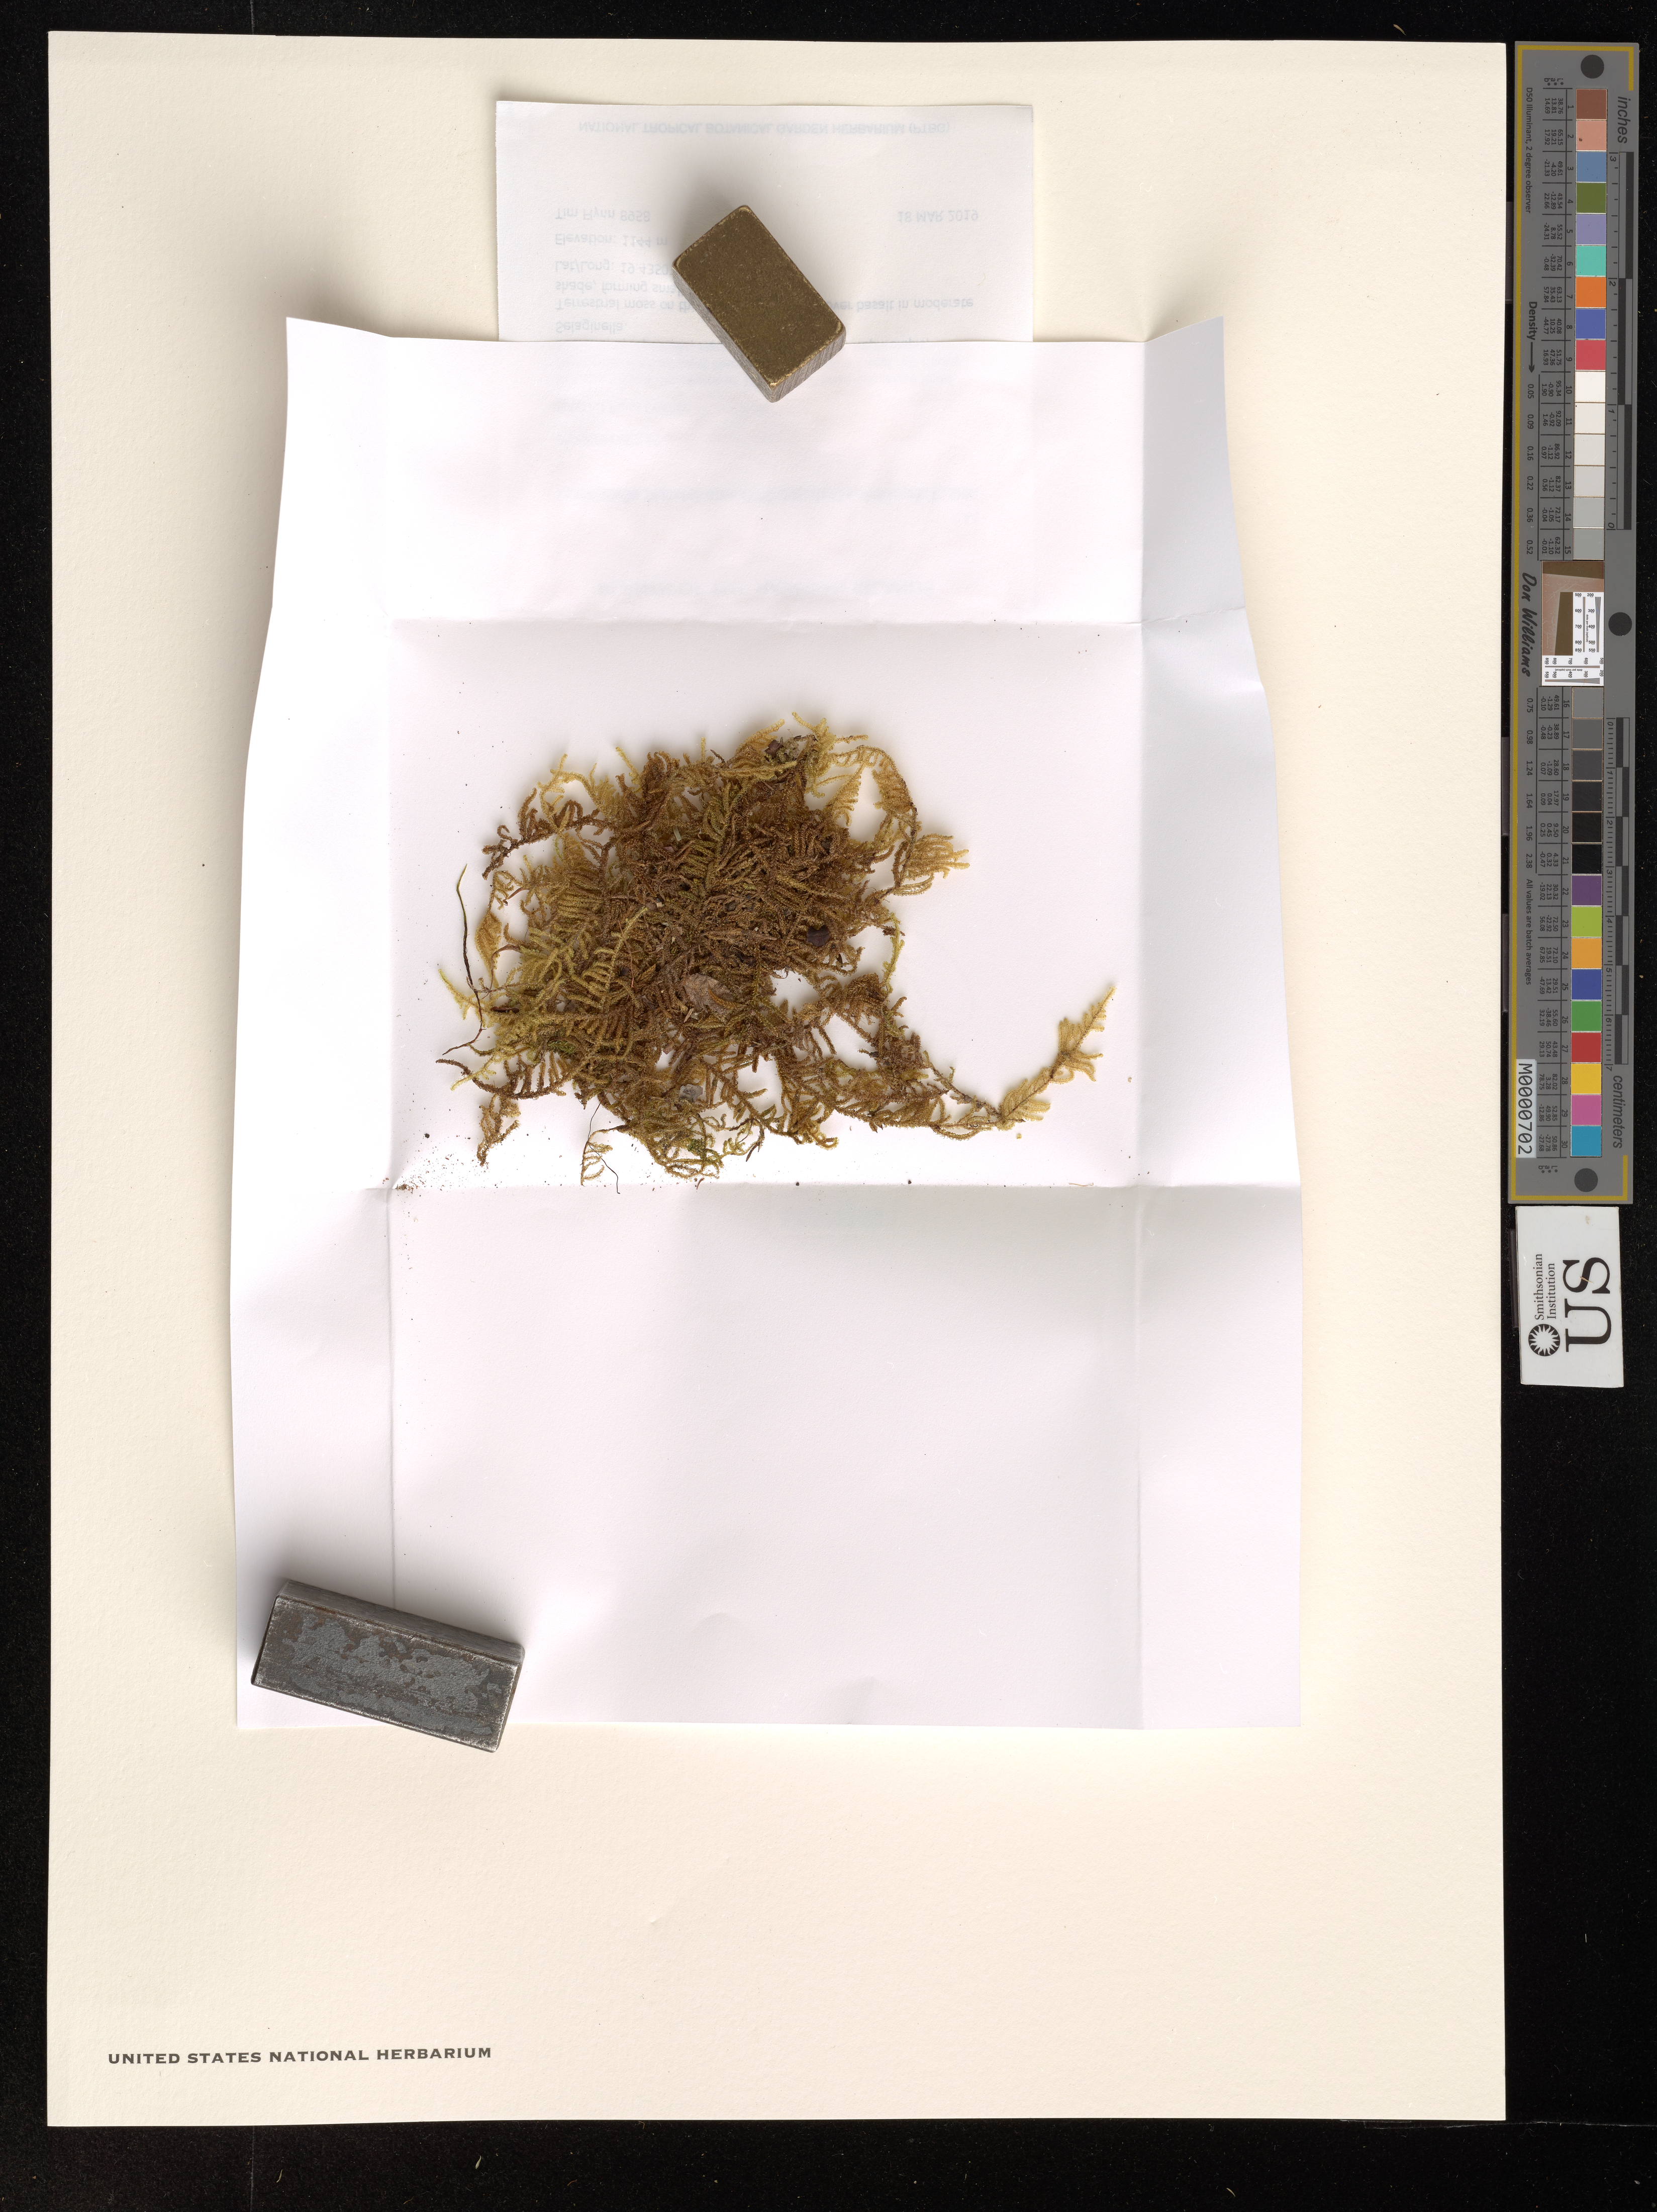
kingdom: Plantae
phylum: Bryophyta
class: Bryopsida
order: Hypnales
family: Pylaisiaceae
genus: Insomniella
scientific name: Insomniella plumaeforme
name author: (Wils.) Hedenäs et al.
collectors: T. Flynn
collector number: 8958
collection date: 2019-03-18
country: United States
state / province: Hawaii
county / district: Hawaii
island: Hawaii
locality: The Hawaiian Islands. Puna District. Volcano Village. Residence at 19-4196 "C" Road/Likolehua Road.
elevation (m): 1144